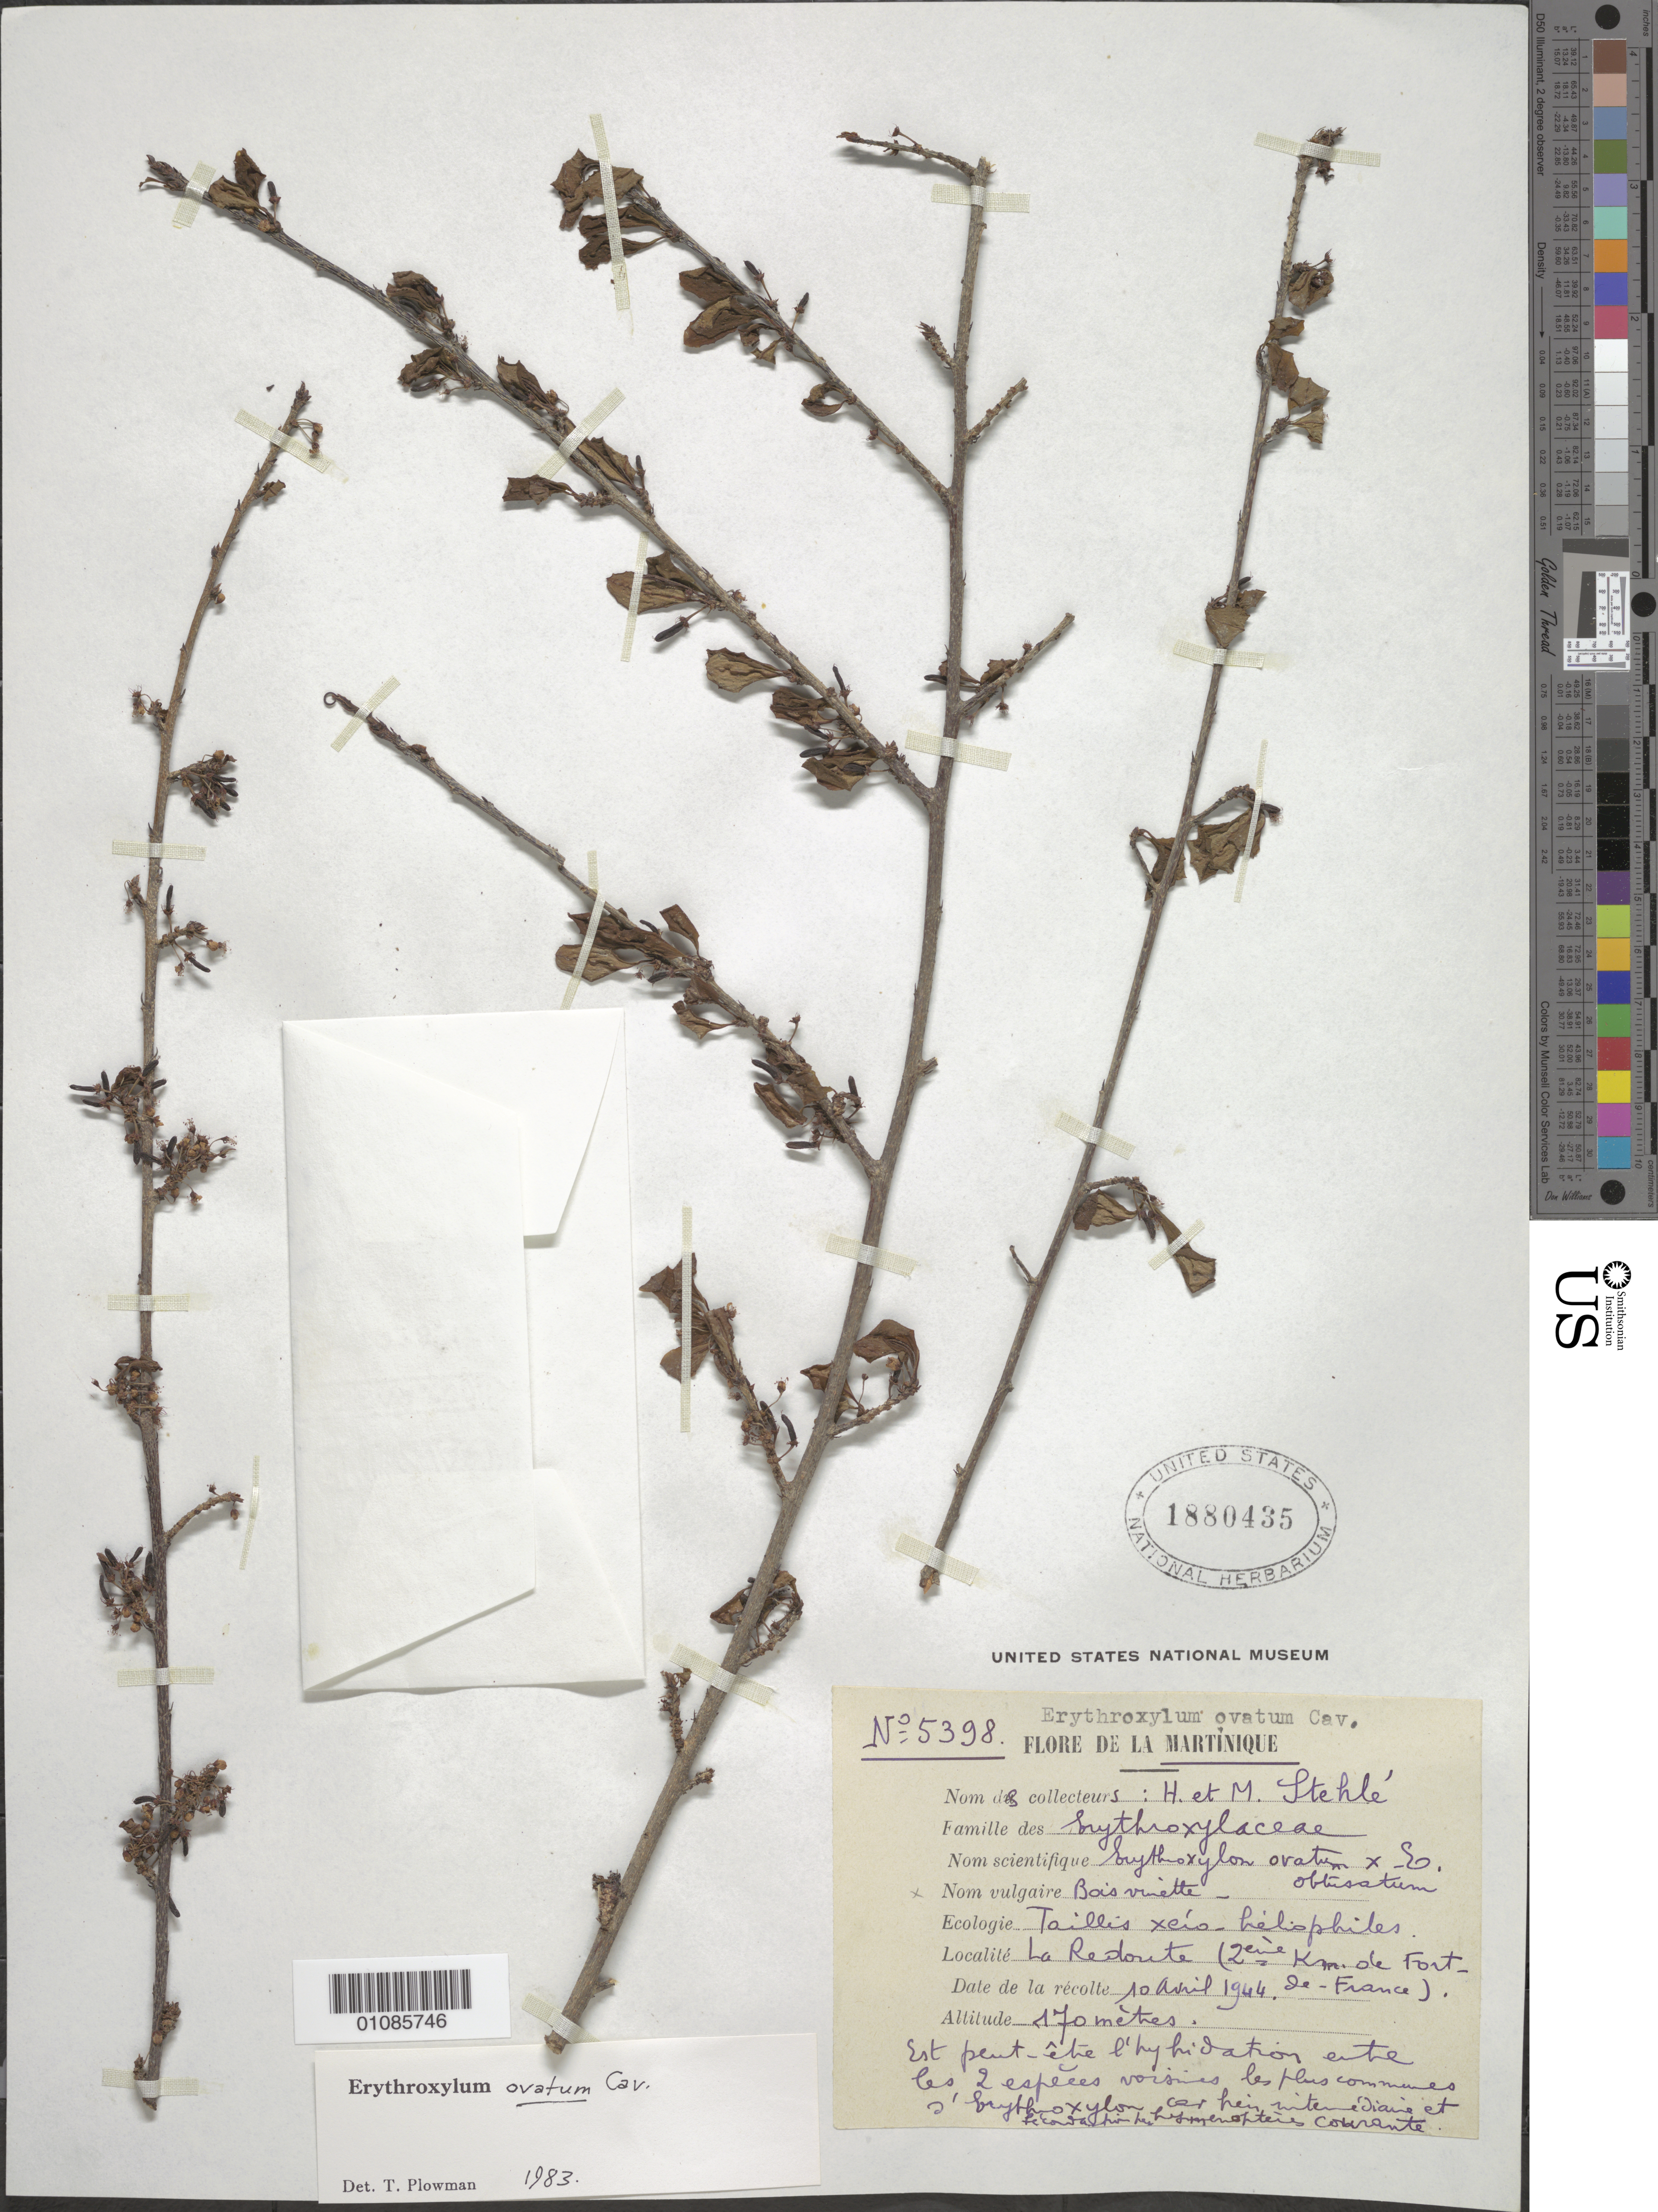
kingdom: Plantae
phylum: Tracheophyta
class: Magnoliopsida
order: Malpighiales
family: Erythroxylaceae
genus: Erythroxylum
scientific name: Erythroxylum ovatum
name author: Cav.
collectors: H. Stehlé & M. Stehlé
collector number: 5398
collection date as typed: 10 Apr 1944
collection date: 1944-04-10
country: Martinique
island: Martinique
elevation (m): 170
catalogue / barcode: US 1880435